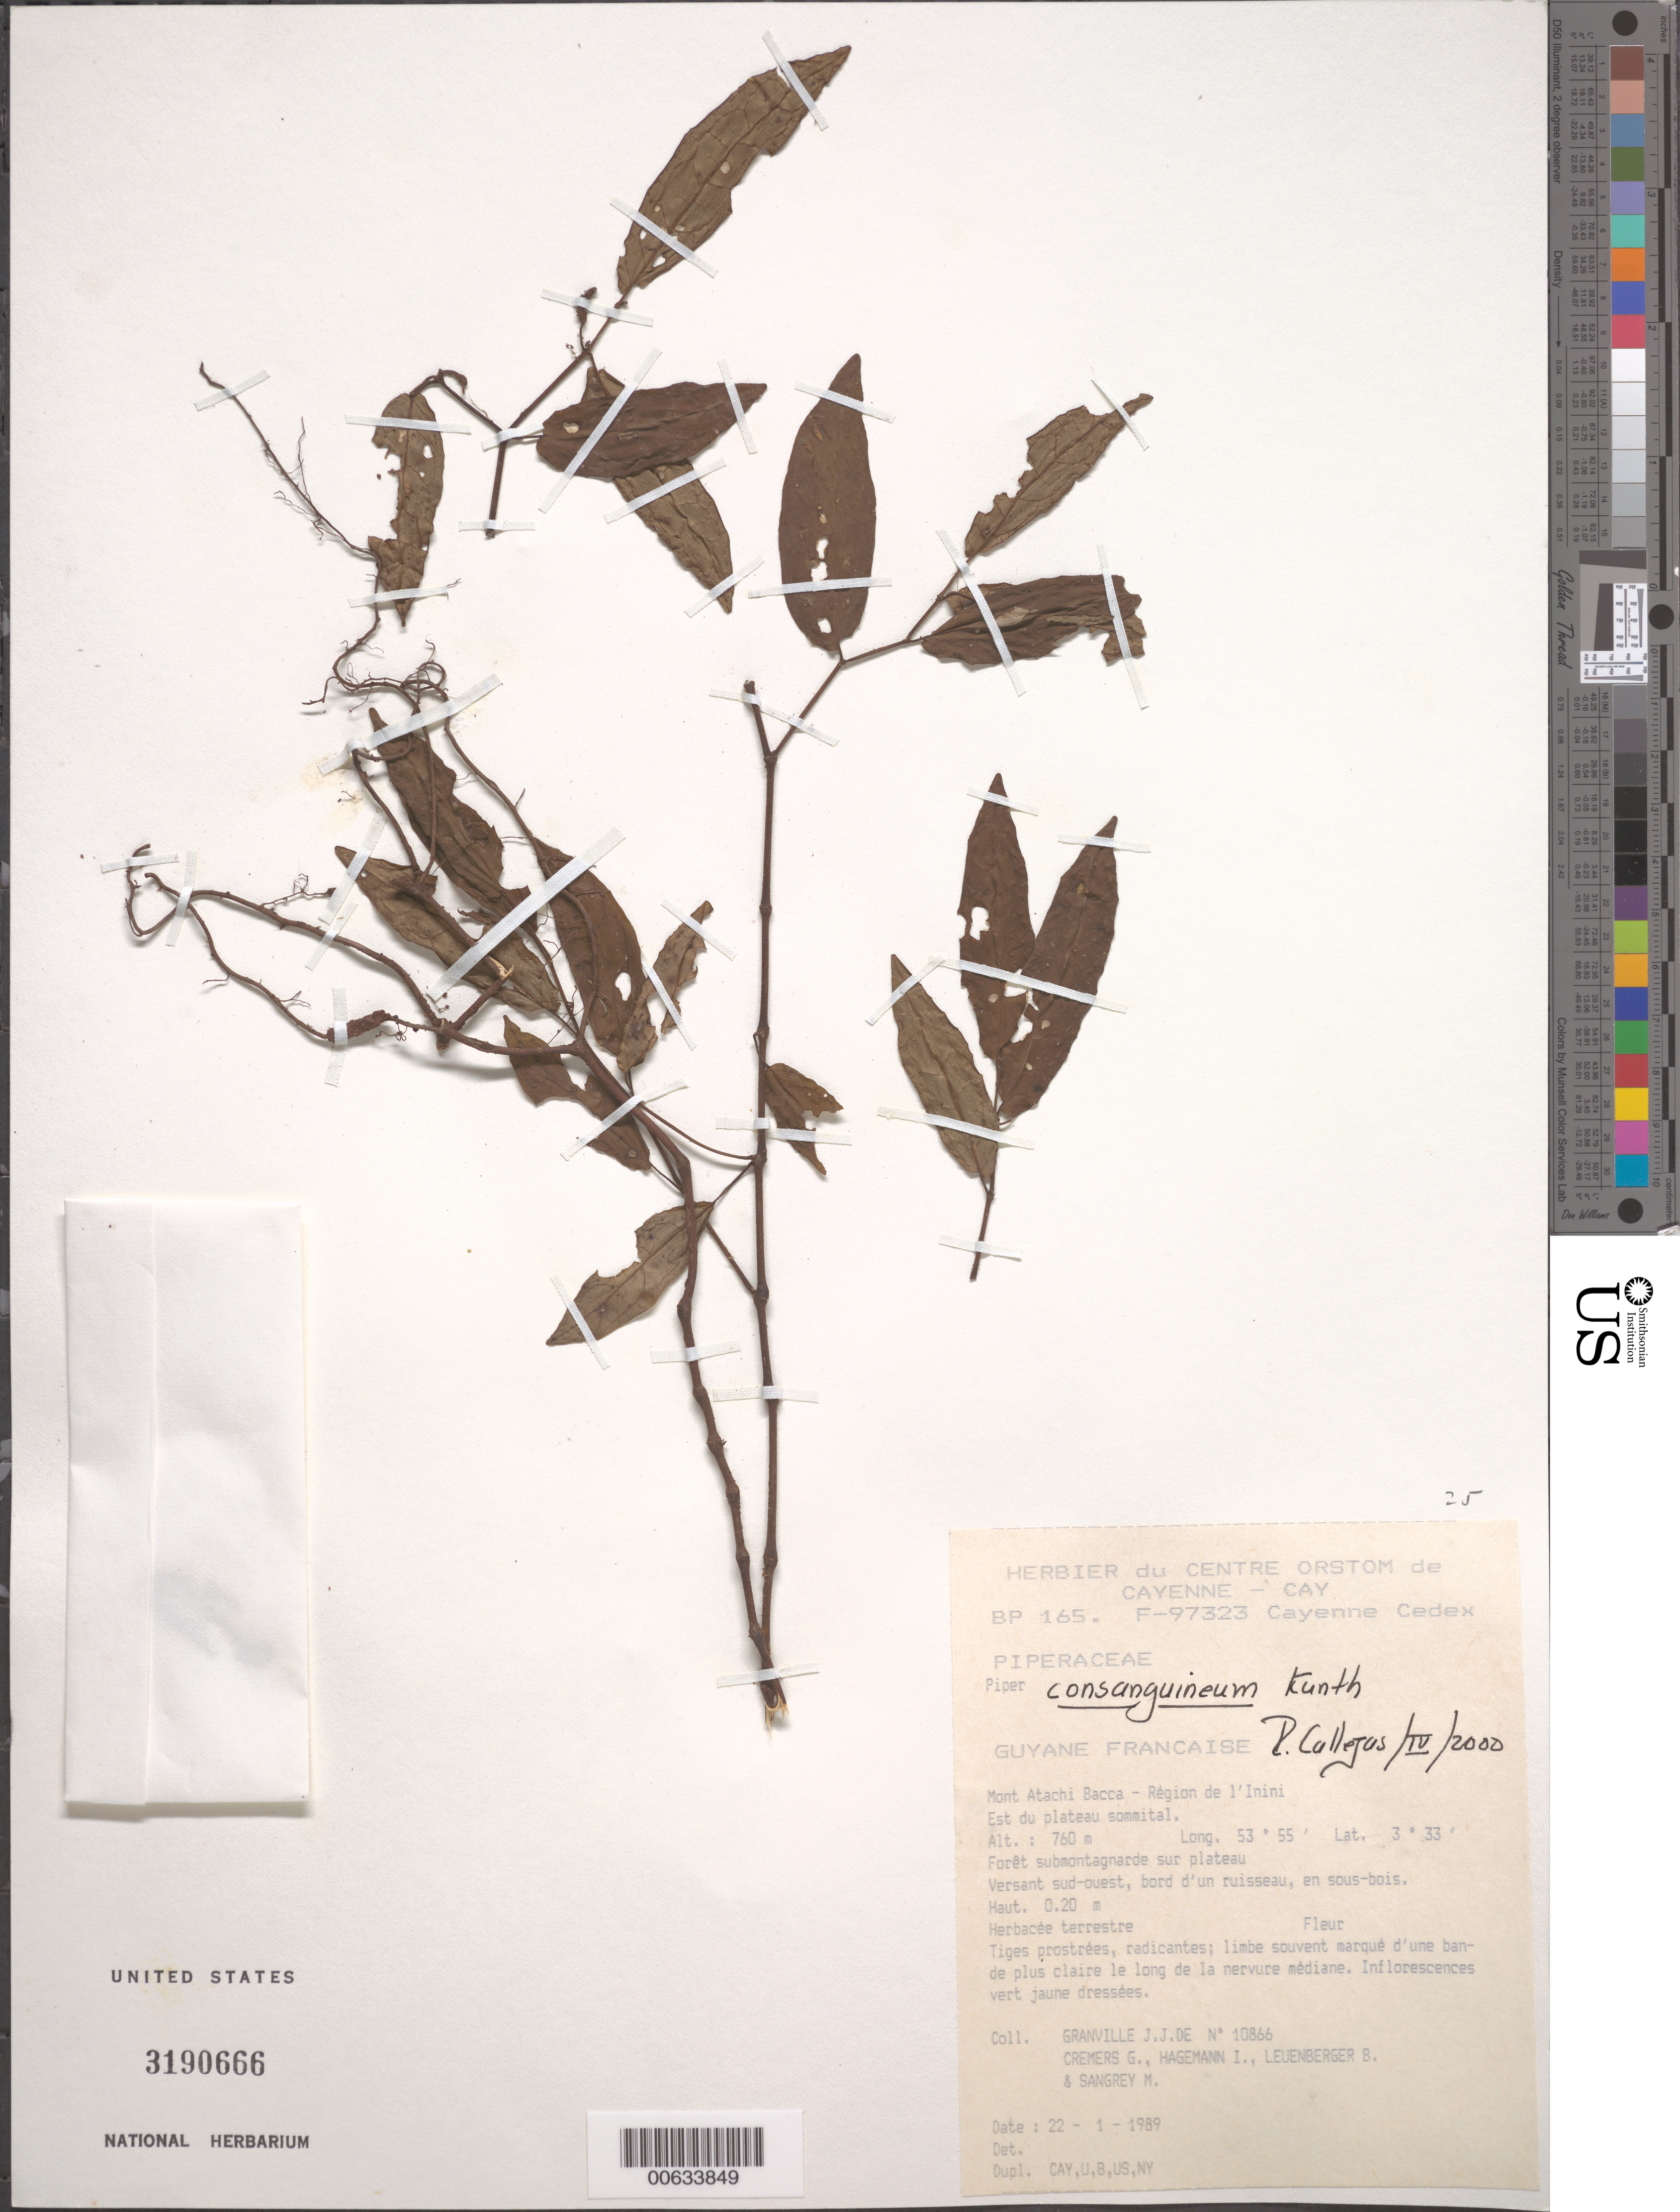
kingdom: Plantae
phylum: Tracheophyta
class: Magnoliopsida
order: Piperales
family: Piperaceae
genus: Piper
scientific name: Piper consanguineum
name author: Kunth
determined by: Callejas, Ricardo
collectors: J.-J. de Granville, G. Cremers, J. Hagemann, B. E. Leuenberger & M. S. Sangrey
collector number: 10866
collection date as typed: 22-Jan-89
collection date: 1989-01-22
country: French Guiana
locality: Mont Atachi Bacca, région de l'Inini. Est du plateau sommital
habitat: Forêt submontagnarde sur plateau, Versant sud-ouest, bord d'un ruisseau, en sous-bois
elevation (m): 760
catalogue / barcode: US 3190666